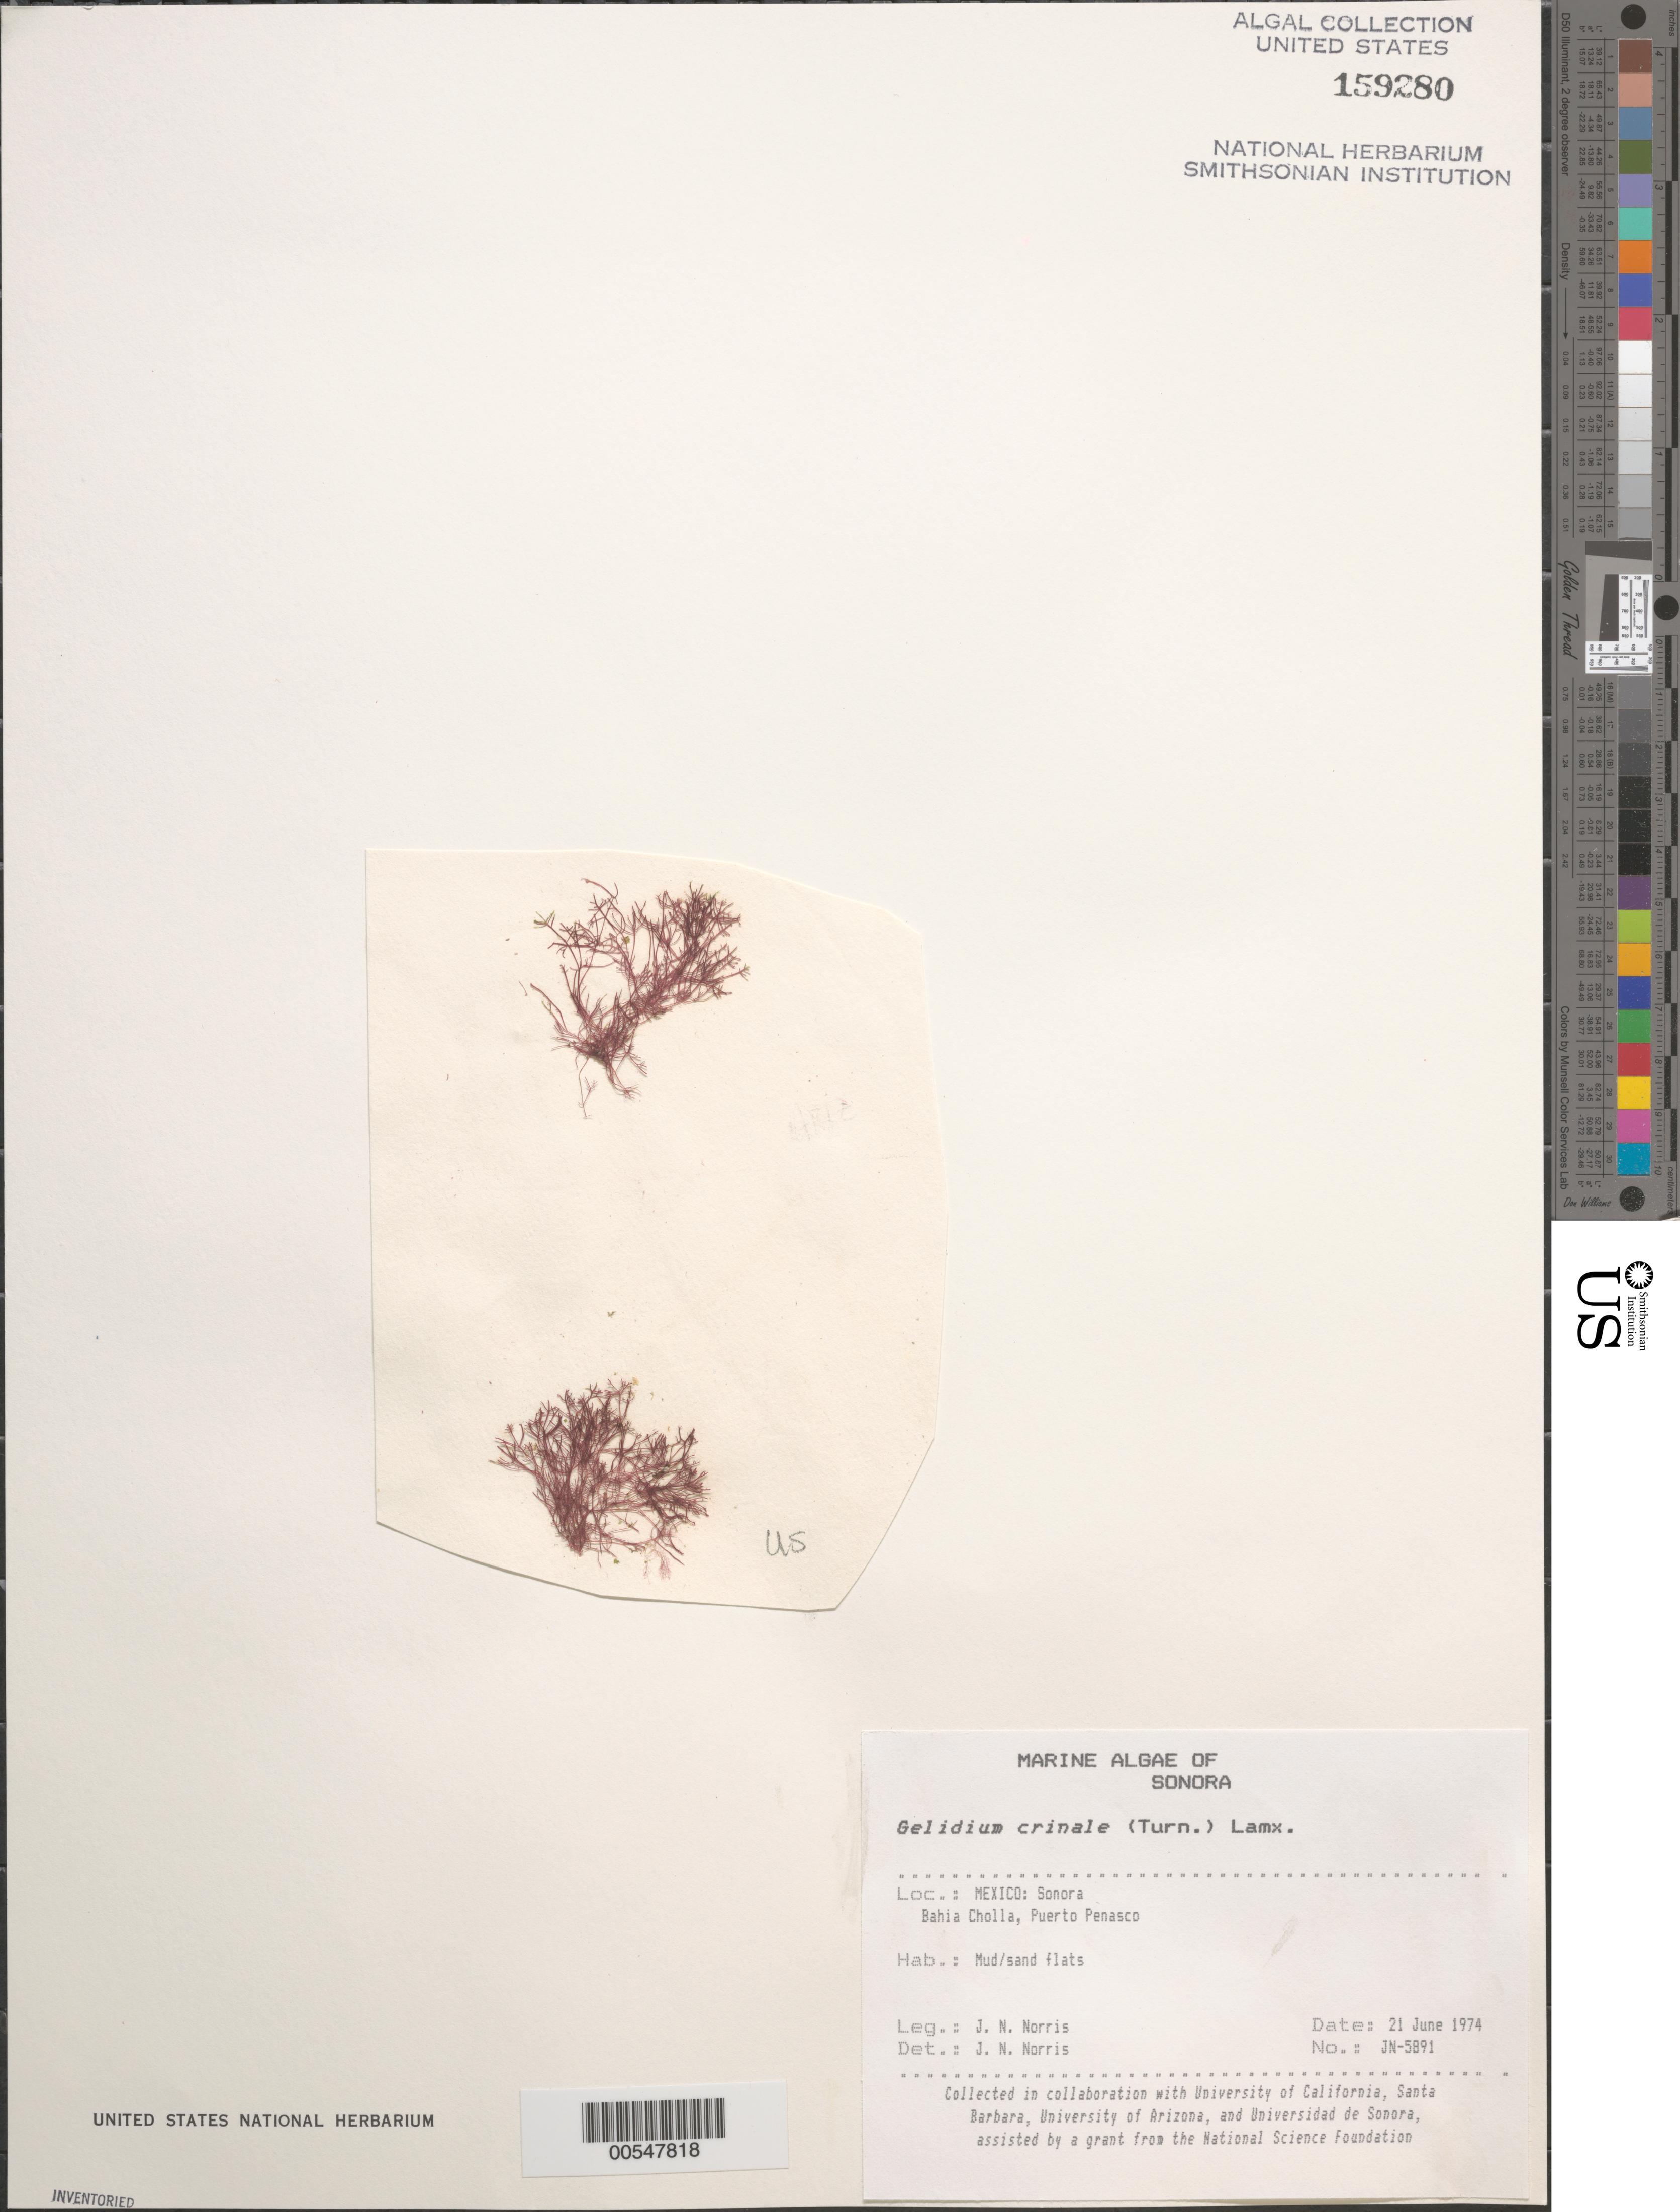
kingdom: Plantae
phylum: Rhodophyta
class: Florideophyceae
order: Gelidiales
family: Gelidiaceae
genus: Gelidium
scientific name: Gelidium crinale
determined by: Norris, James N.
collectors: J. N. Norris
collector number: JN-5891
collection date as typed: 21 Jun 1974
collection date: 1974-06-21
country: Mexico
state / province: Sonora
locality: Bahia Cholla, Puerto Penasco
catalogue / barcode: US 159280